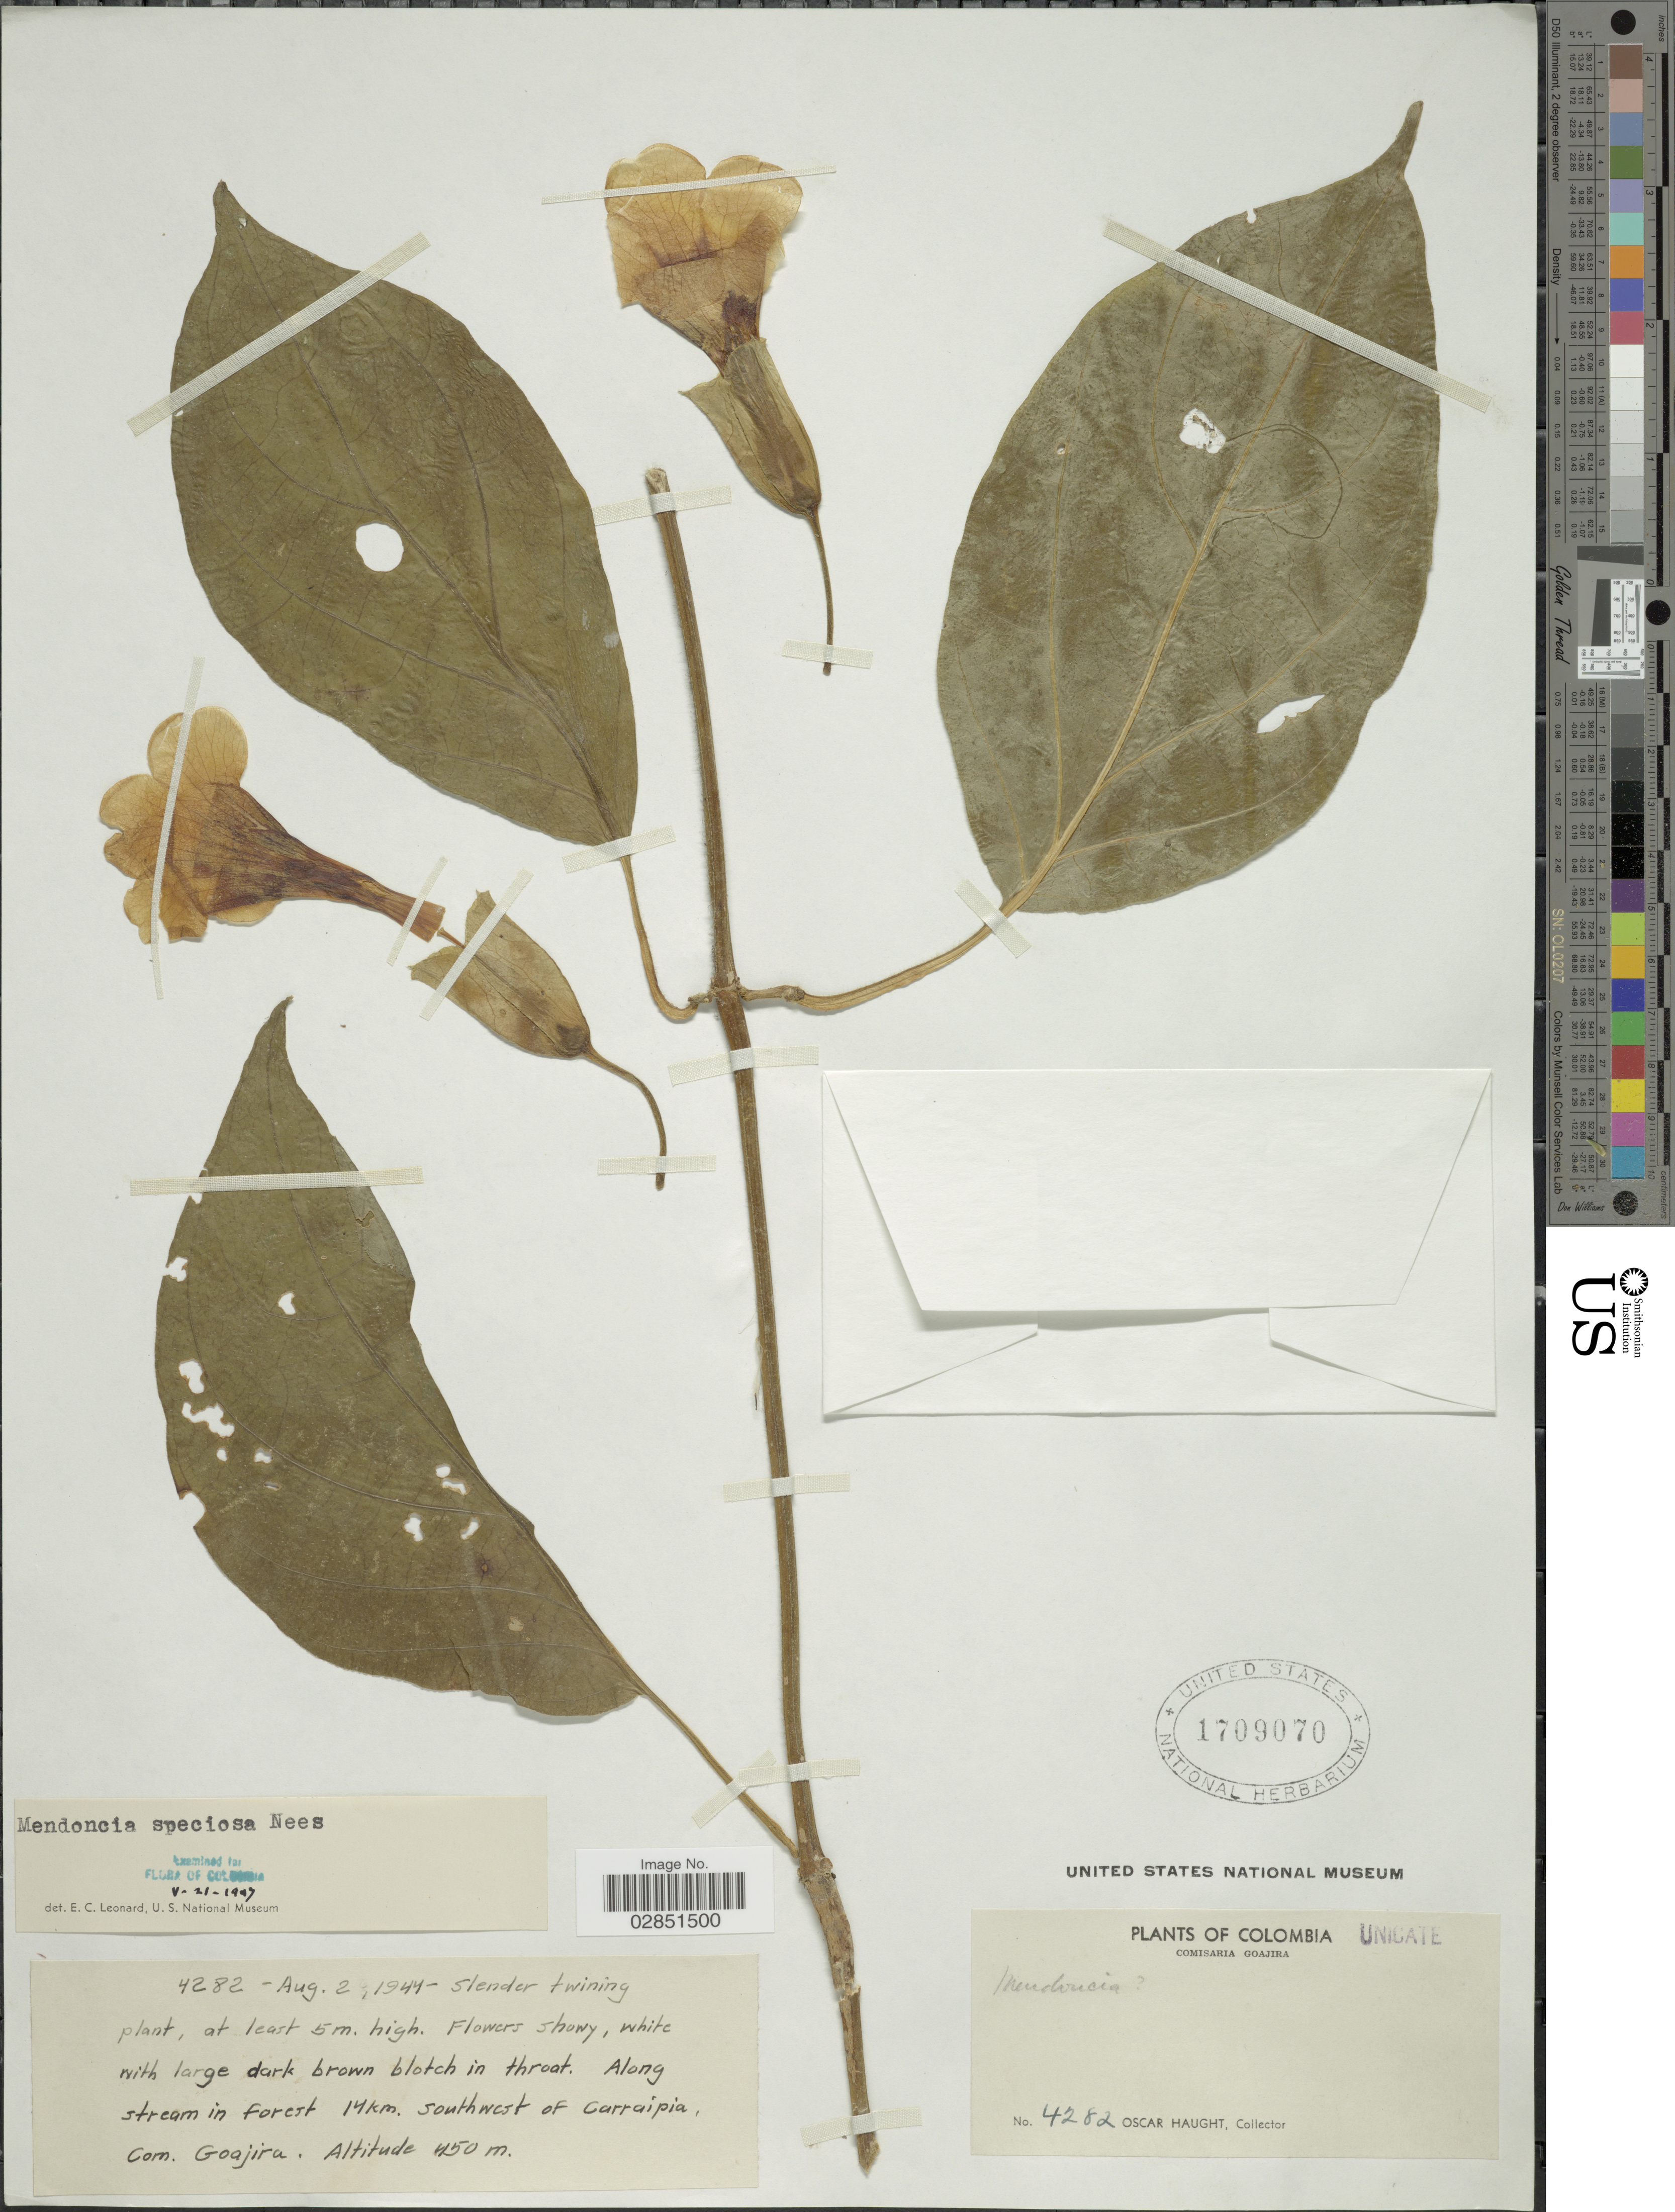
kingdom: Plantae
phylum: Tracheophyta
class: Magnoliopsida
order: Lamiales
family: Acanthaceae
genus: Mendoncia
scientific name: Mendoncia speciosa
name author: Nees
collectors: O. L. Haught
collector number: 4282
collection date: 1944-08-02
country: Colombia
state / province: La Guajira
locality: Along stream in forest 14 km. southwest of Carraipia, Com. Goajira.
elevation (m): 450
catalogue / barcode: US 1709070